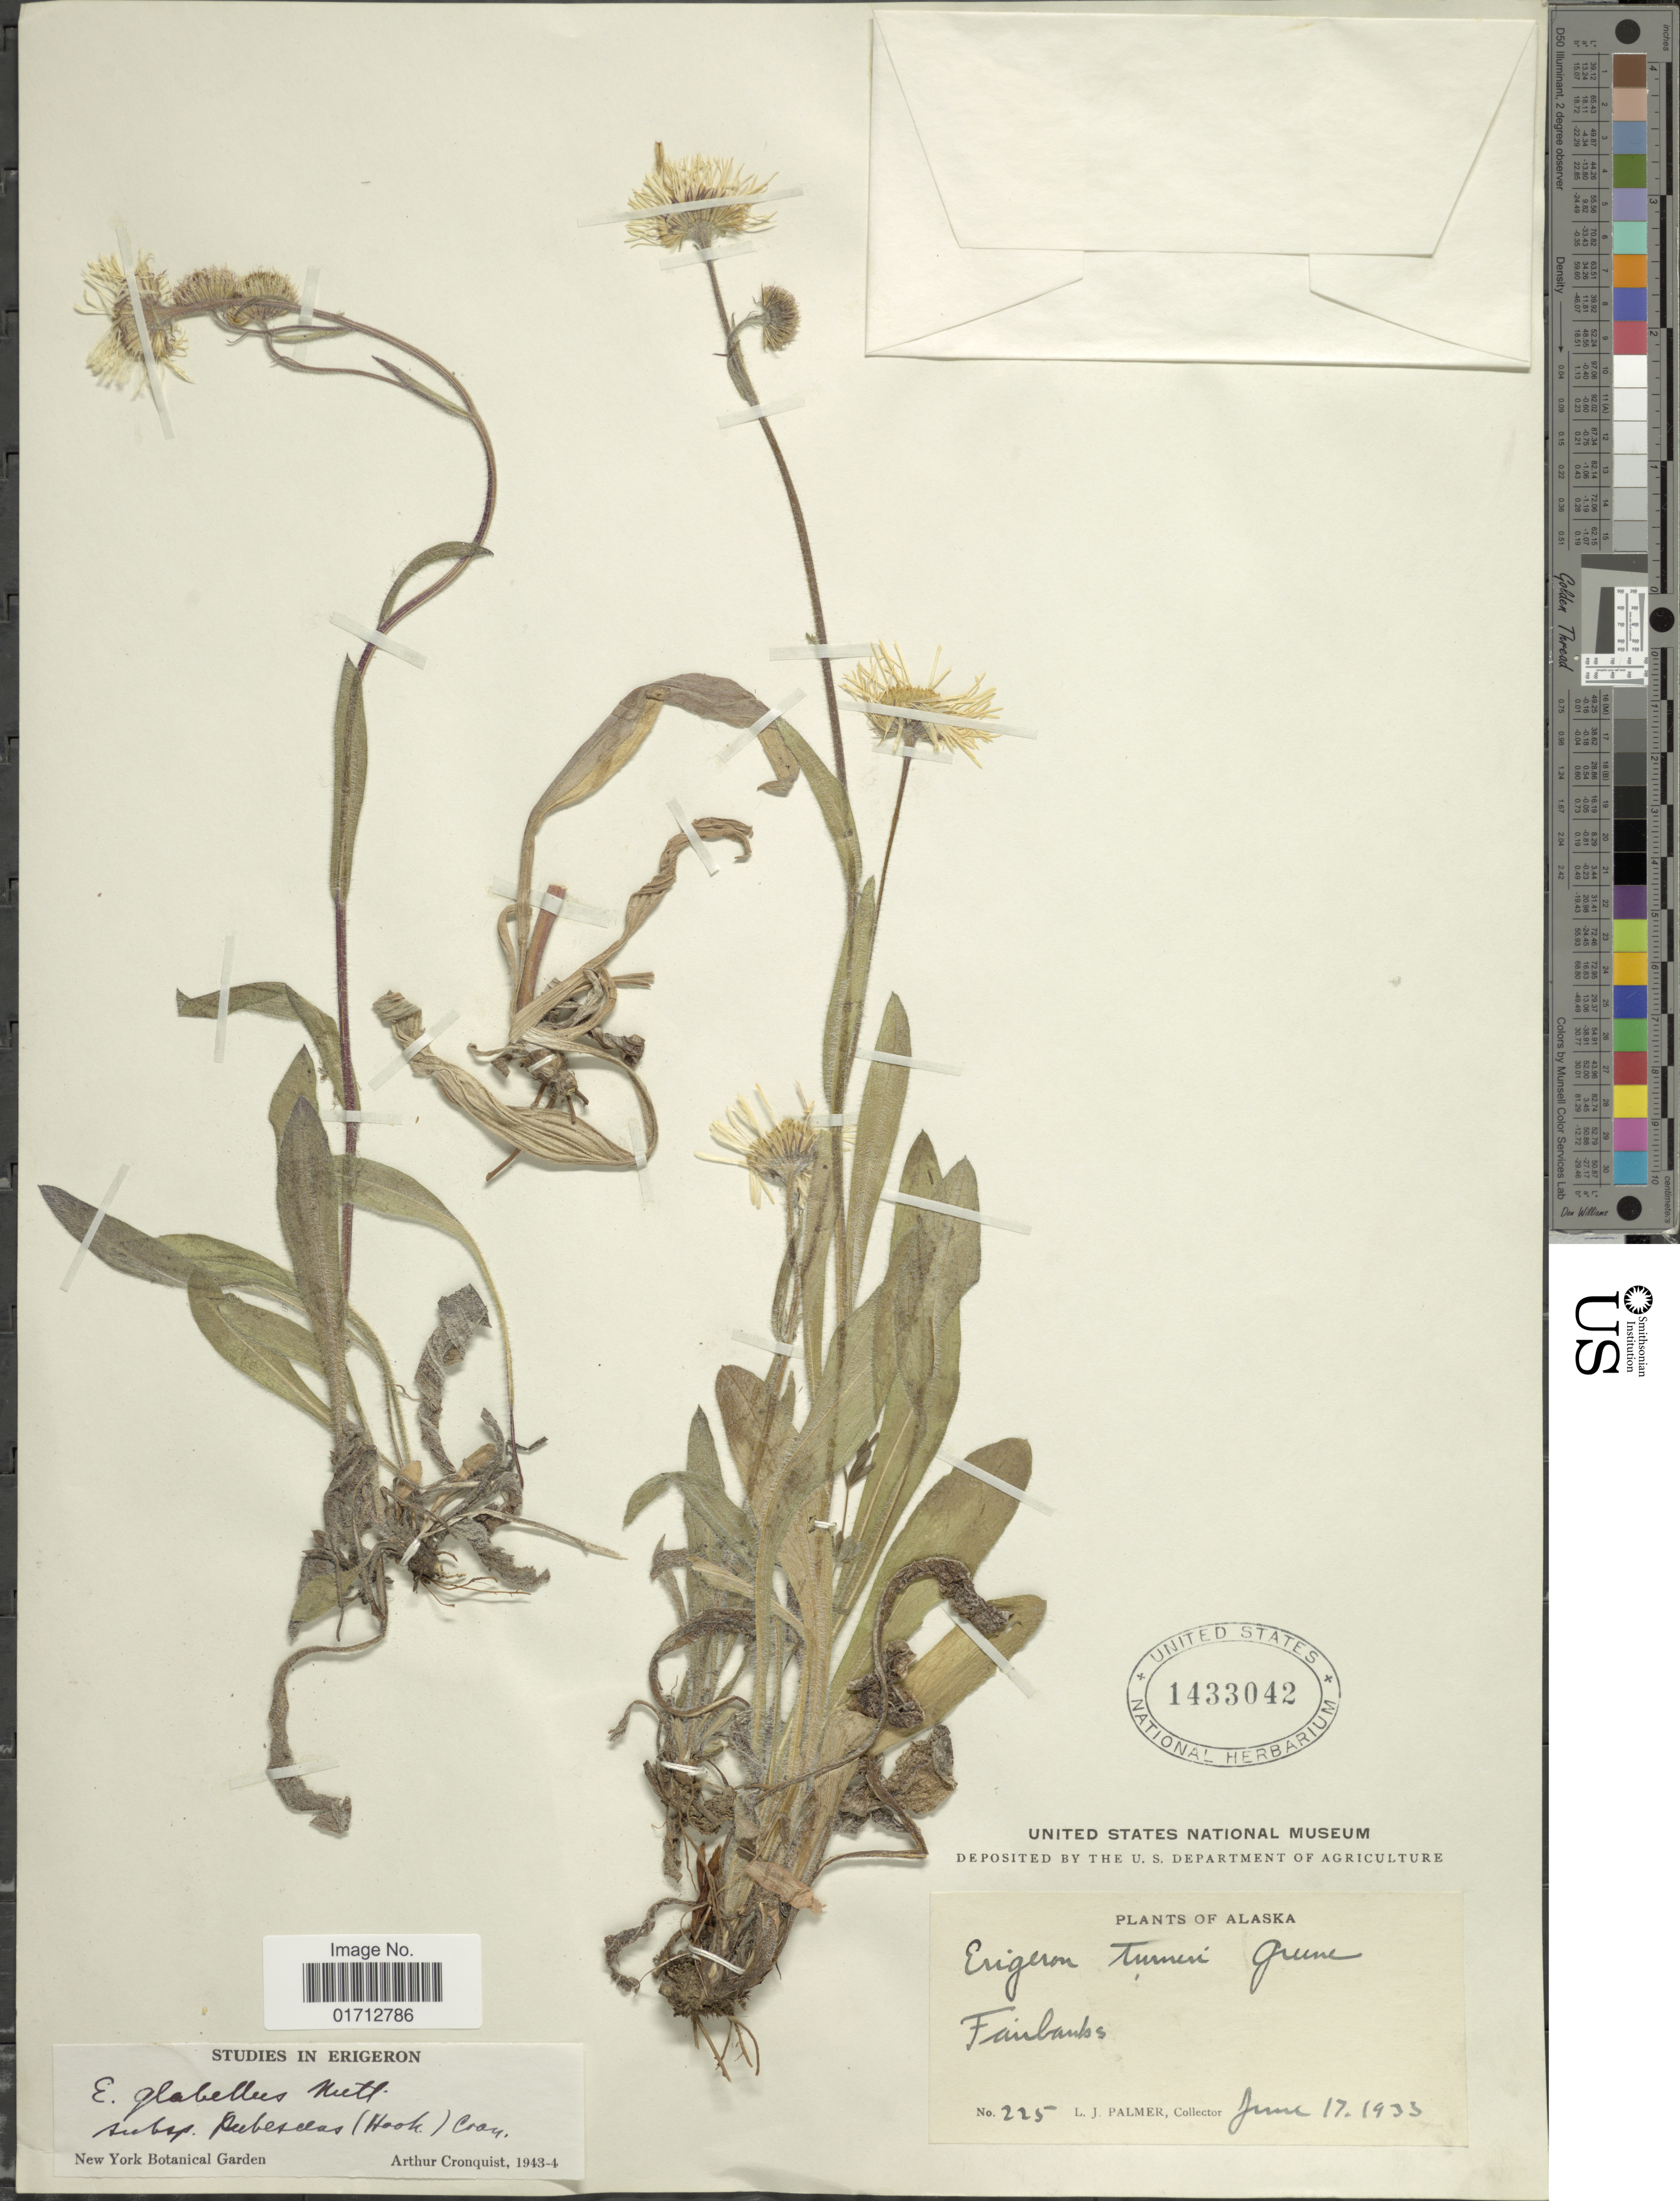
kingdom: Plantae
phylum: Tracheophyta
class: Magnoliopsida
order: Asterales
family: Asteraceae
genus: Erigeron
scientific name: Erigeron glabellus subsp. pubescens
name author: (Hook.) Cronq.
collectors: L. J. Palmer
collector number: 225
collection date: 1933-06-17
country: United States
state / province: Alaska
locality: Fairbanks.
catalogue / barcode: US 1433042